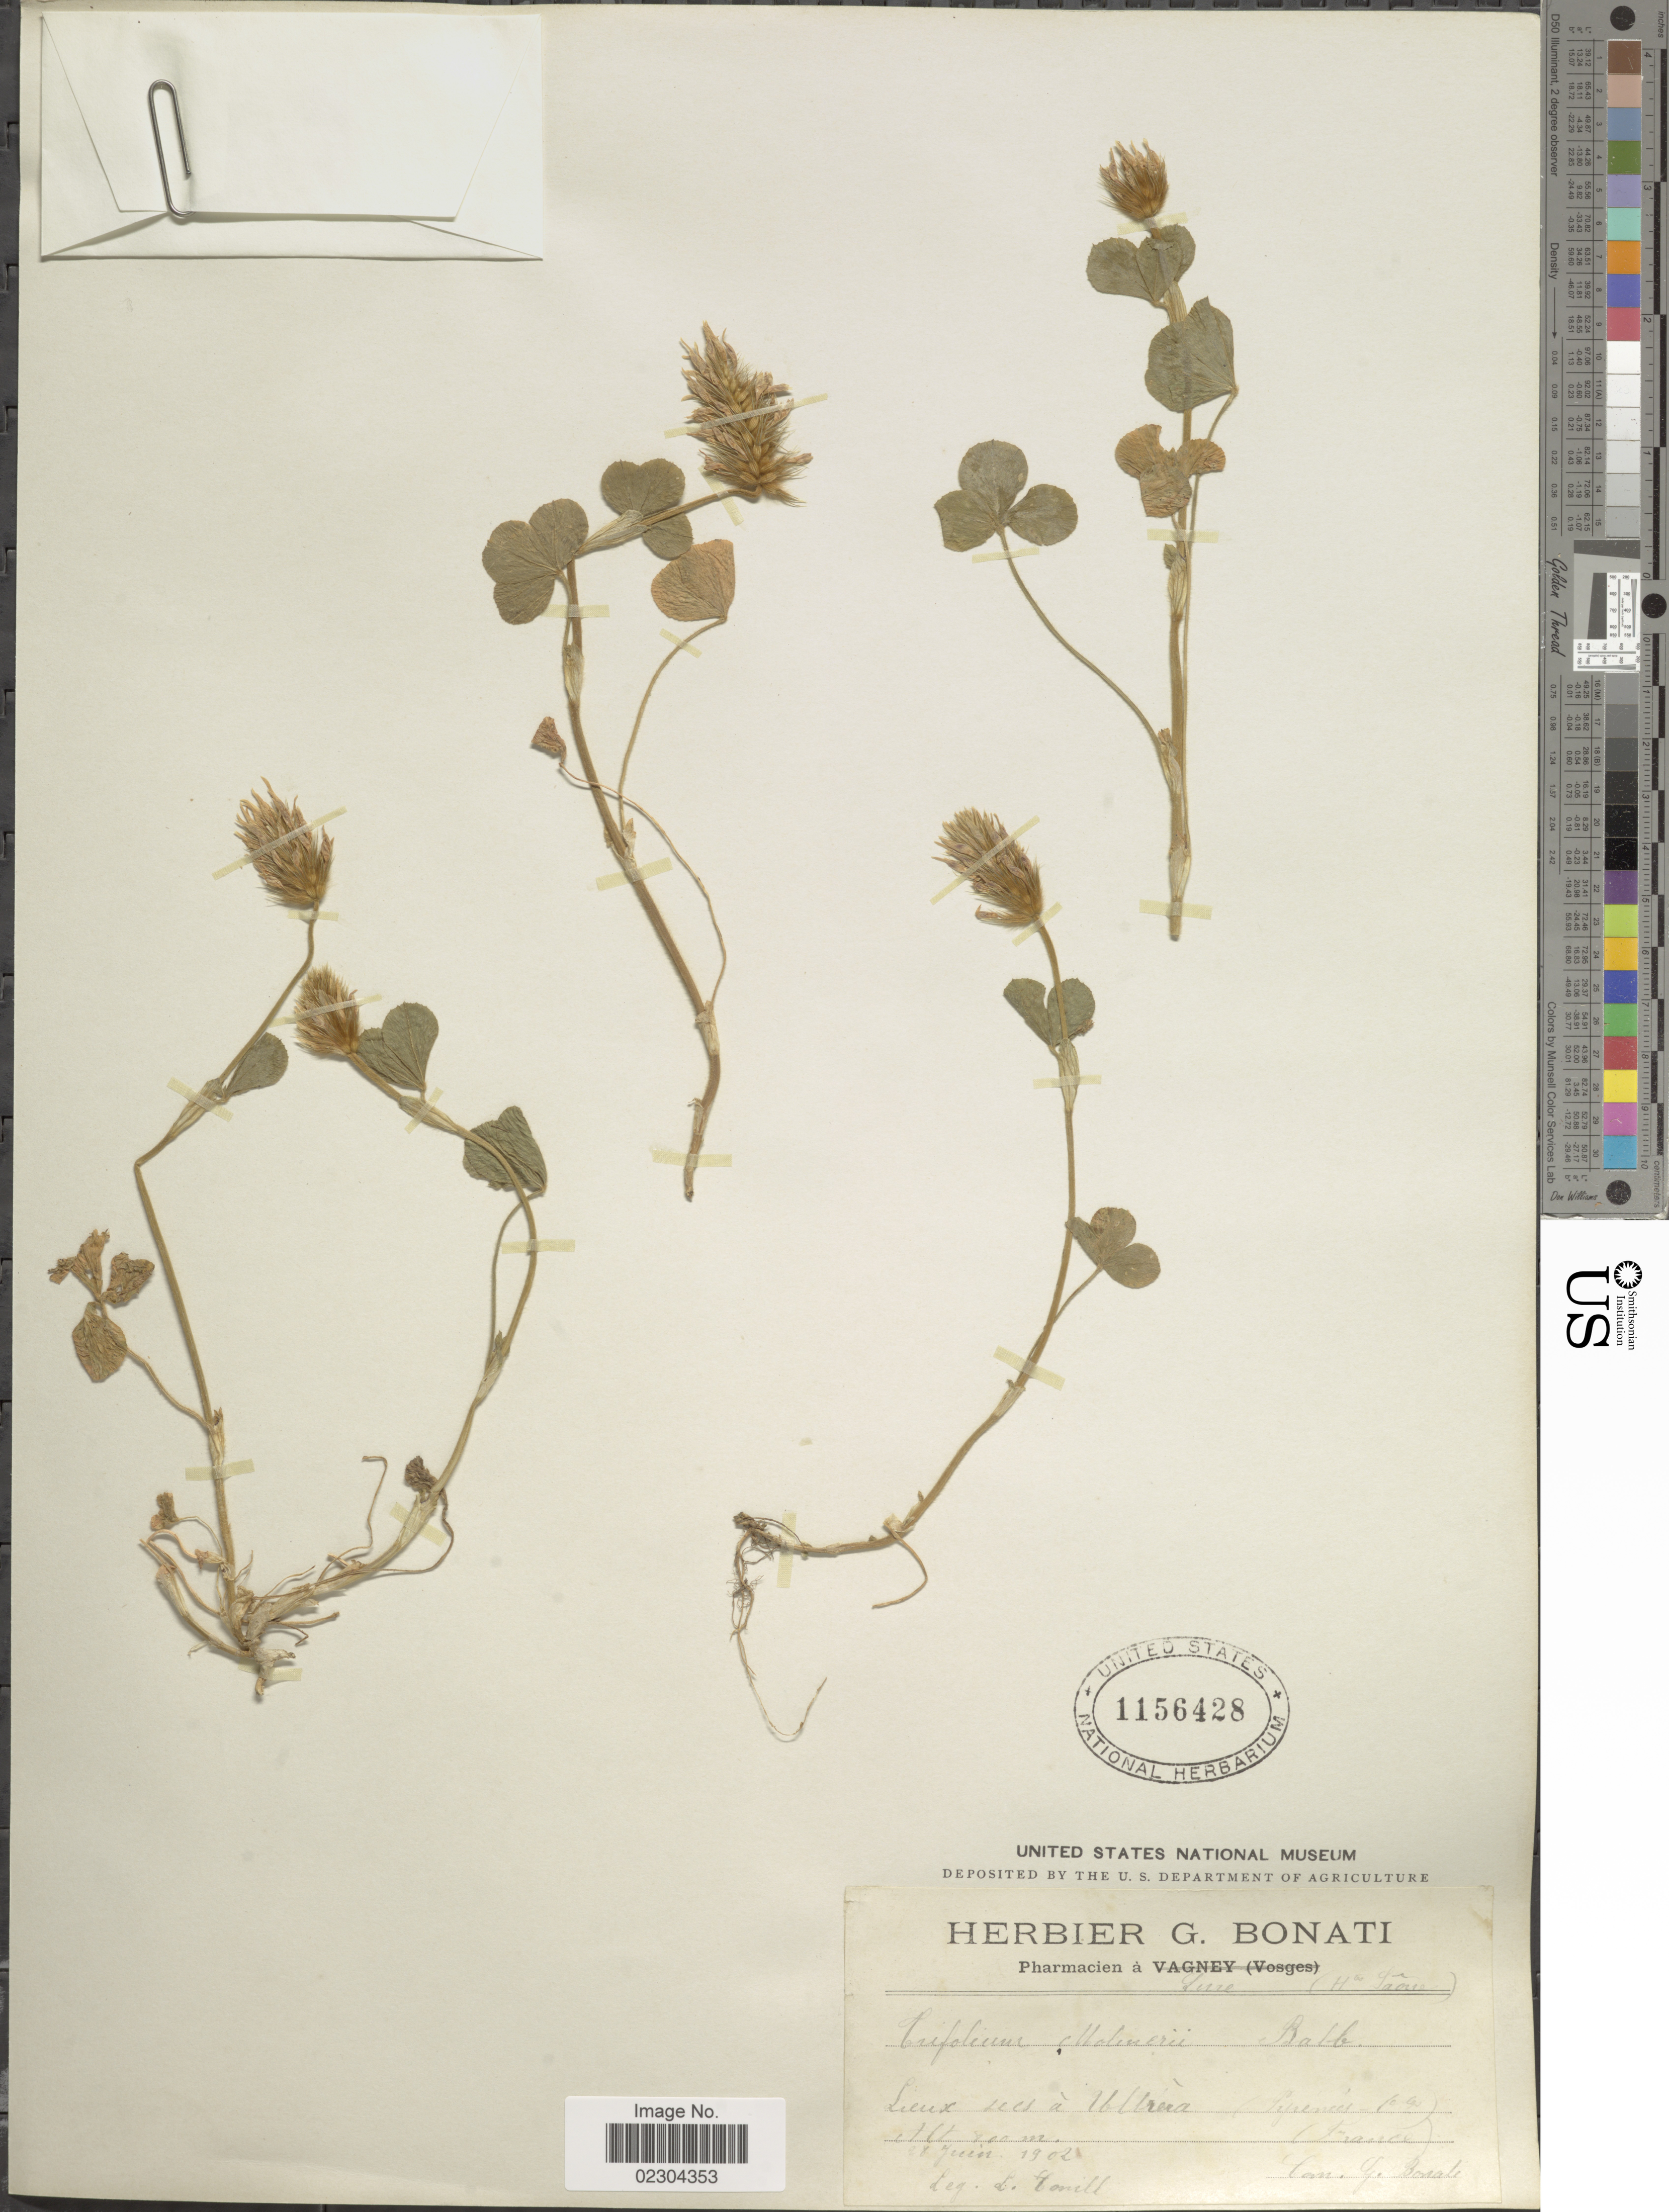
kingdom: Plantae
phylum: Tracheophyta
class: Magnoliopsida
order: Fabales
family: Fabaceae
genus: Trifolium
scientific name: Trifolium molinerii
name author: Hornem.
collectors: Conill, L.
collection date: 1902-06-28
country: France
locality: Lieux pres a Ullrea (Pyrenees htes) [interpreted]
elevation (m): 700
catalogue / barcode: US 1156428